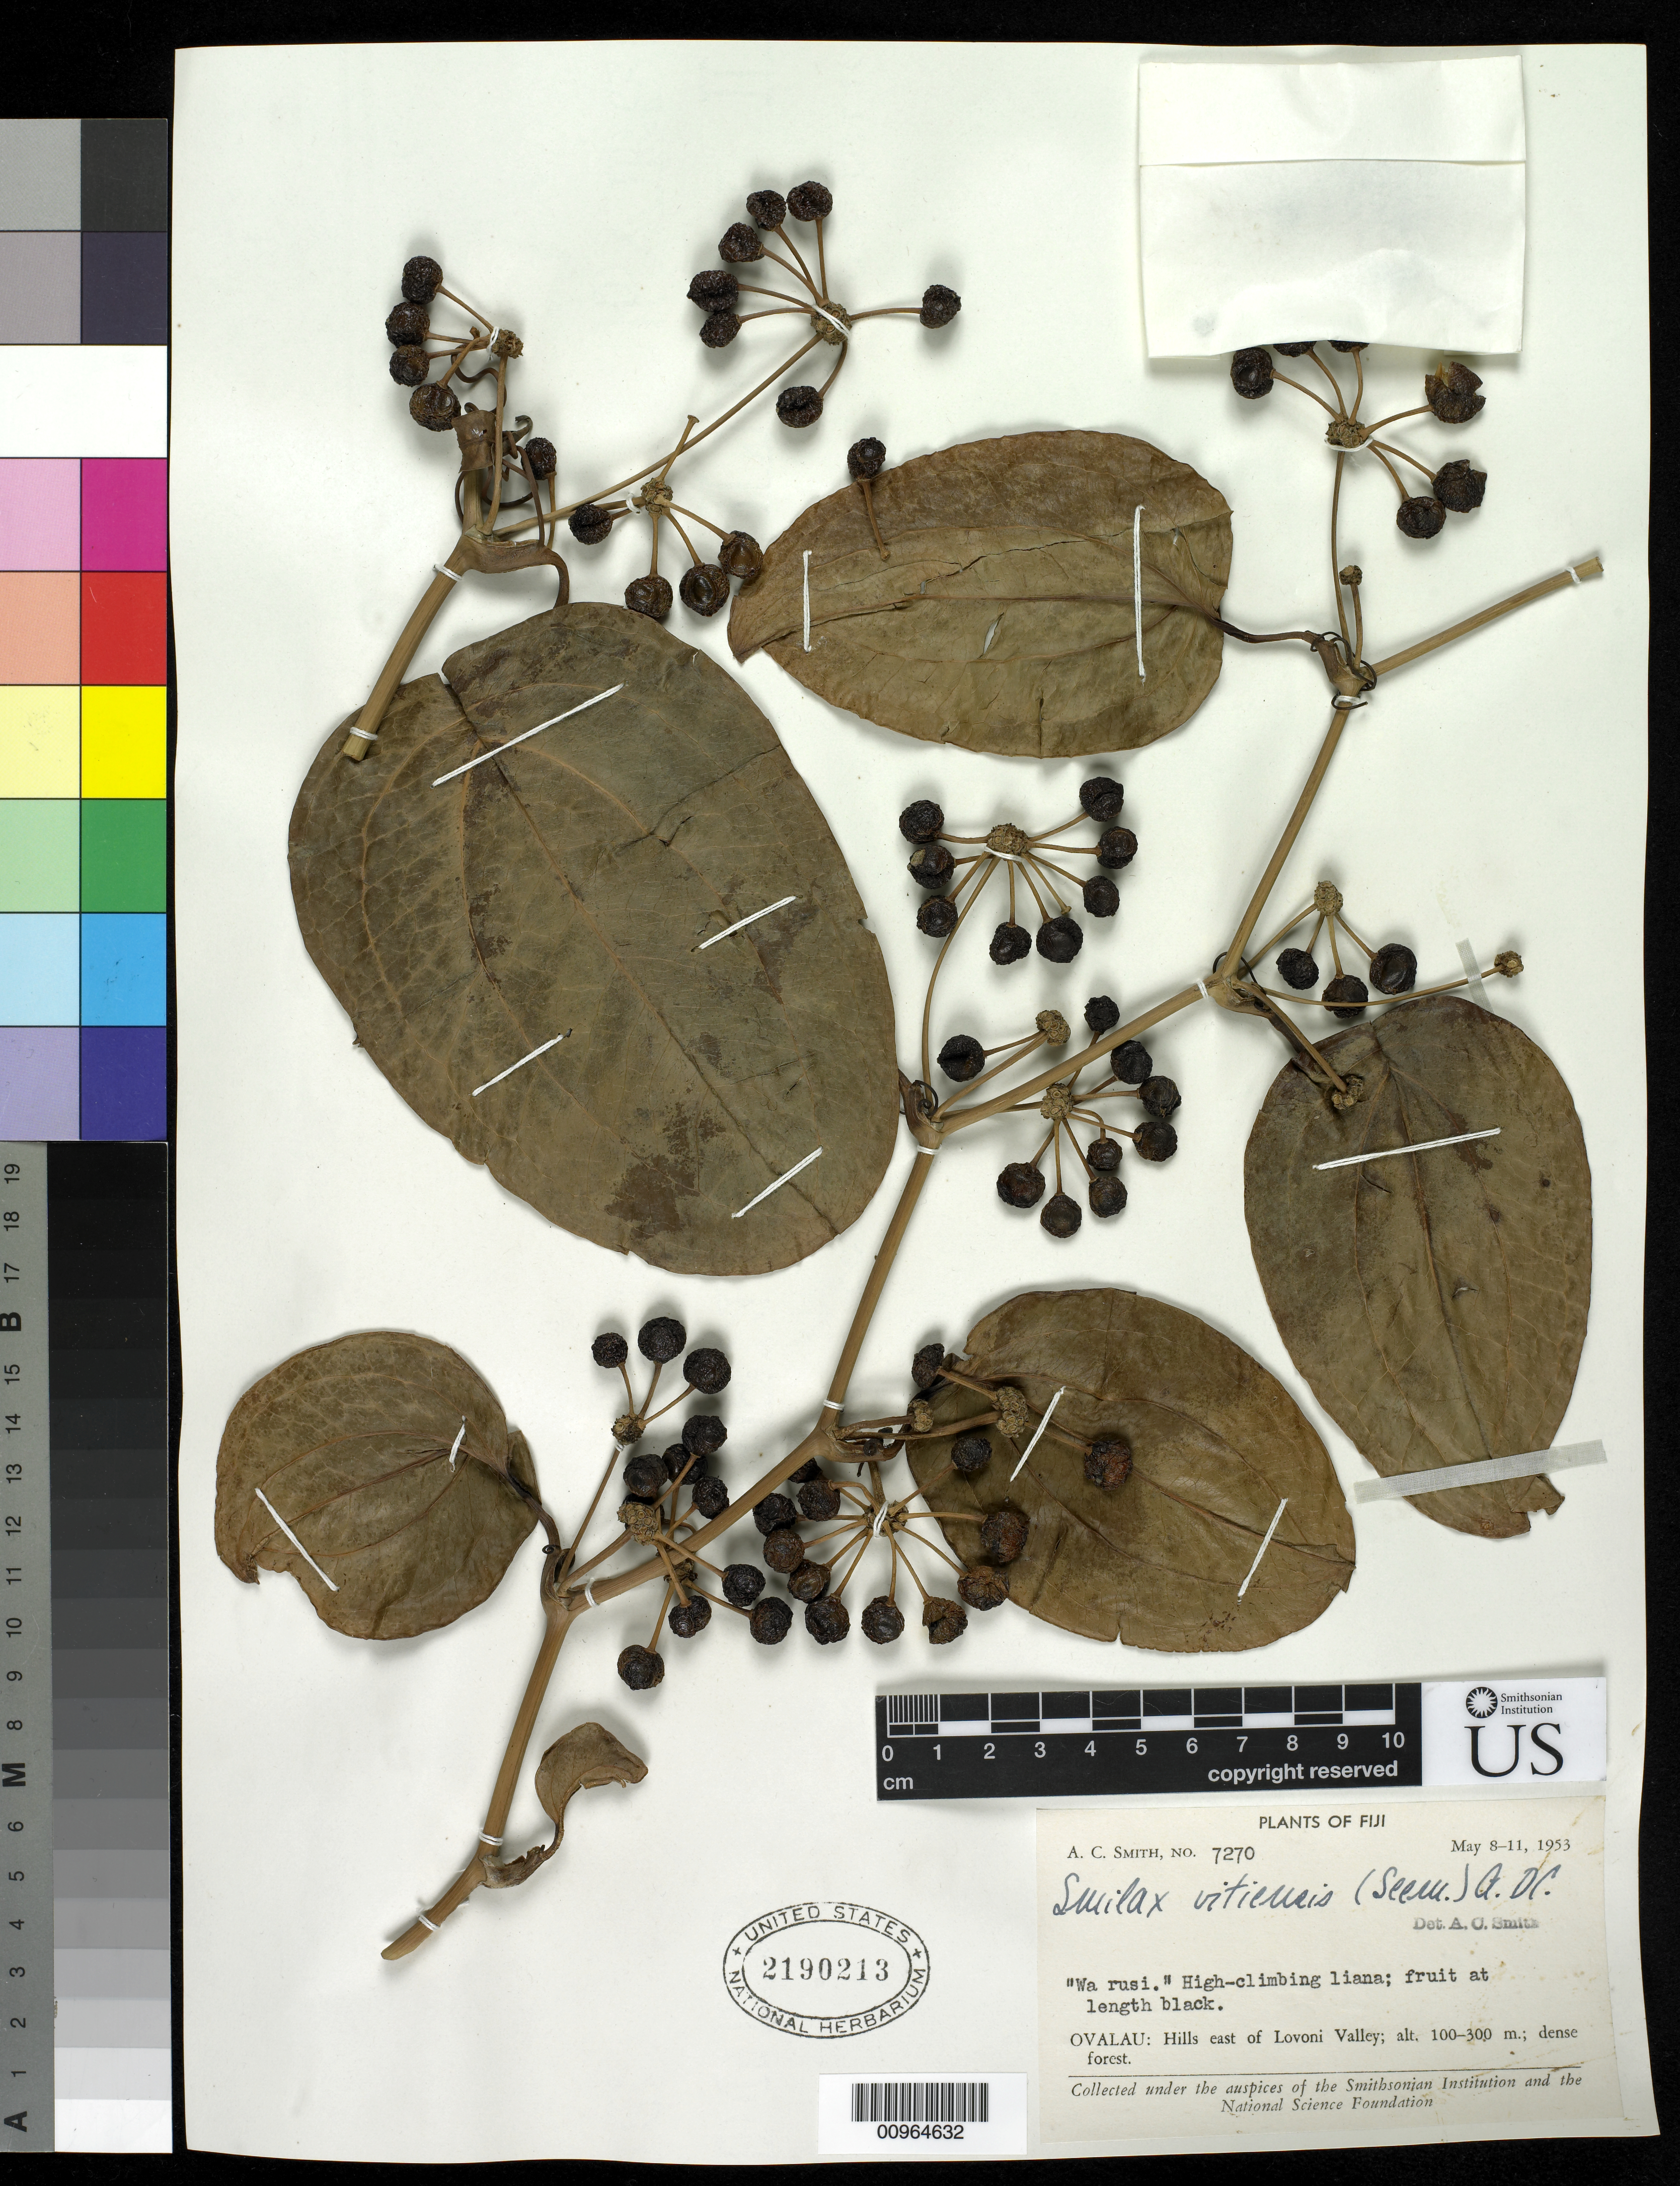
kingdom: Plantae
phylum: Tracheophyta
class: Liliopsida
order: Liliales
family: Smilacaceae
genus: Smilax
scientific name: Smilax vitiensis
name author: (Seem.) A. DC.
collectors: R. Schodde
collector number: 7270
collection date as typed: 25 Aug 1961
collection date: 1961-08-25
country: Papua New Guinea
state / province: Southern Highlands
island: New Guinea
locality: Western slope of Mt. Giluwe, above Klareg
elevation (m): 2682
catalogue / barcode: US 2190213